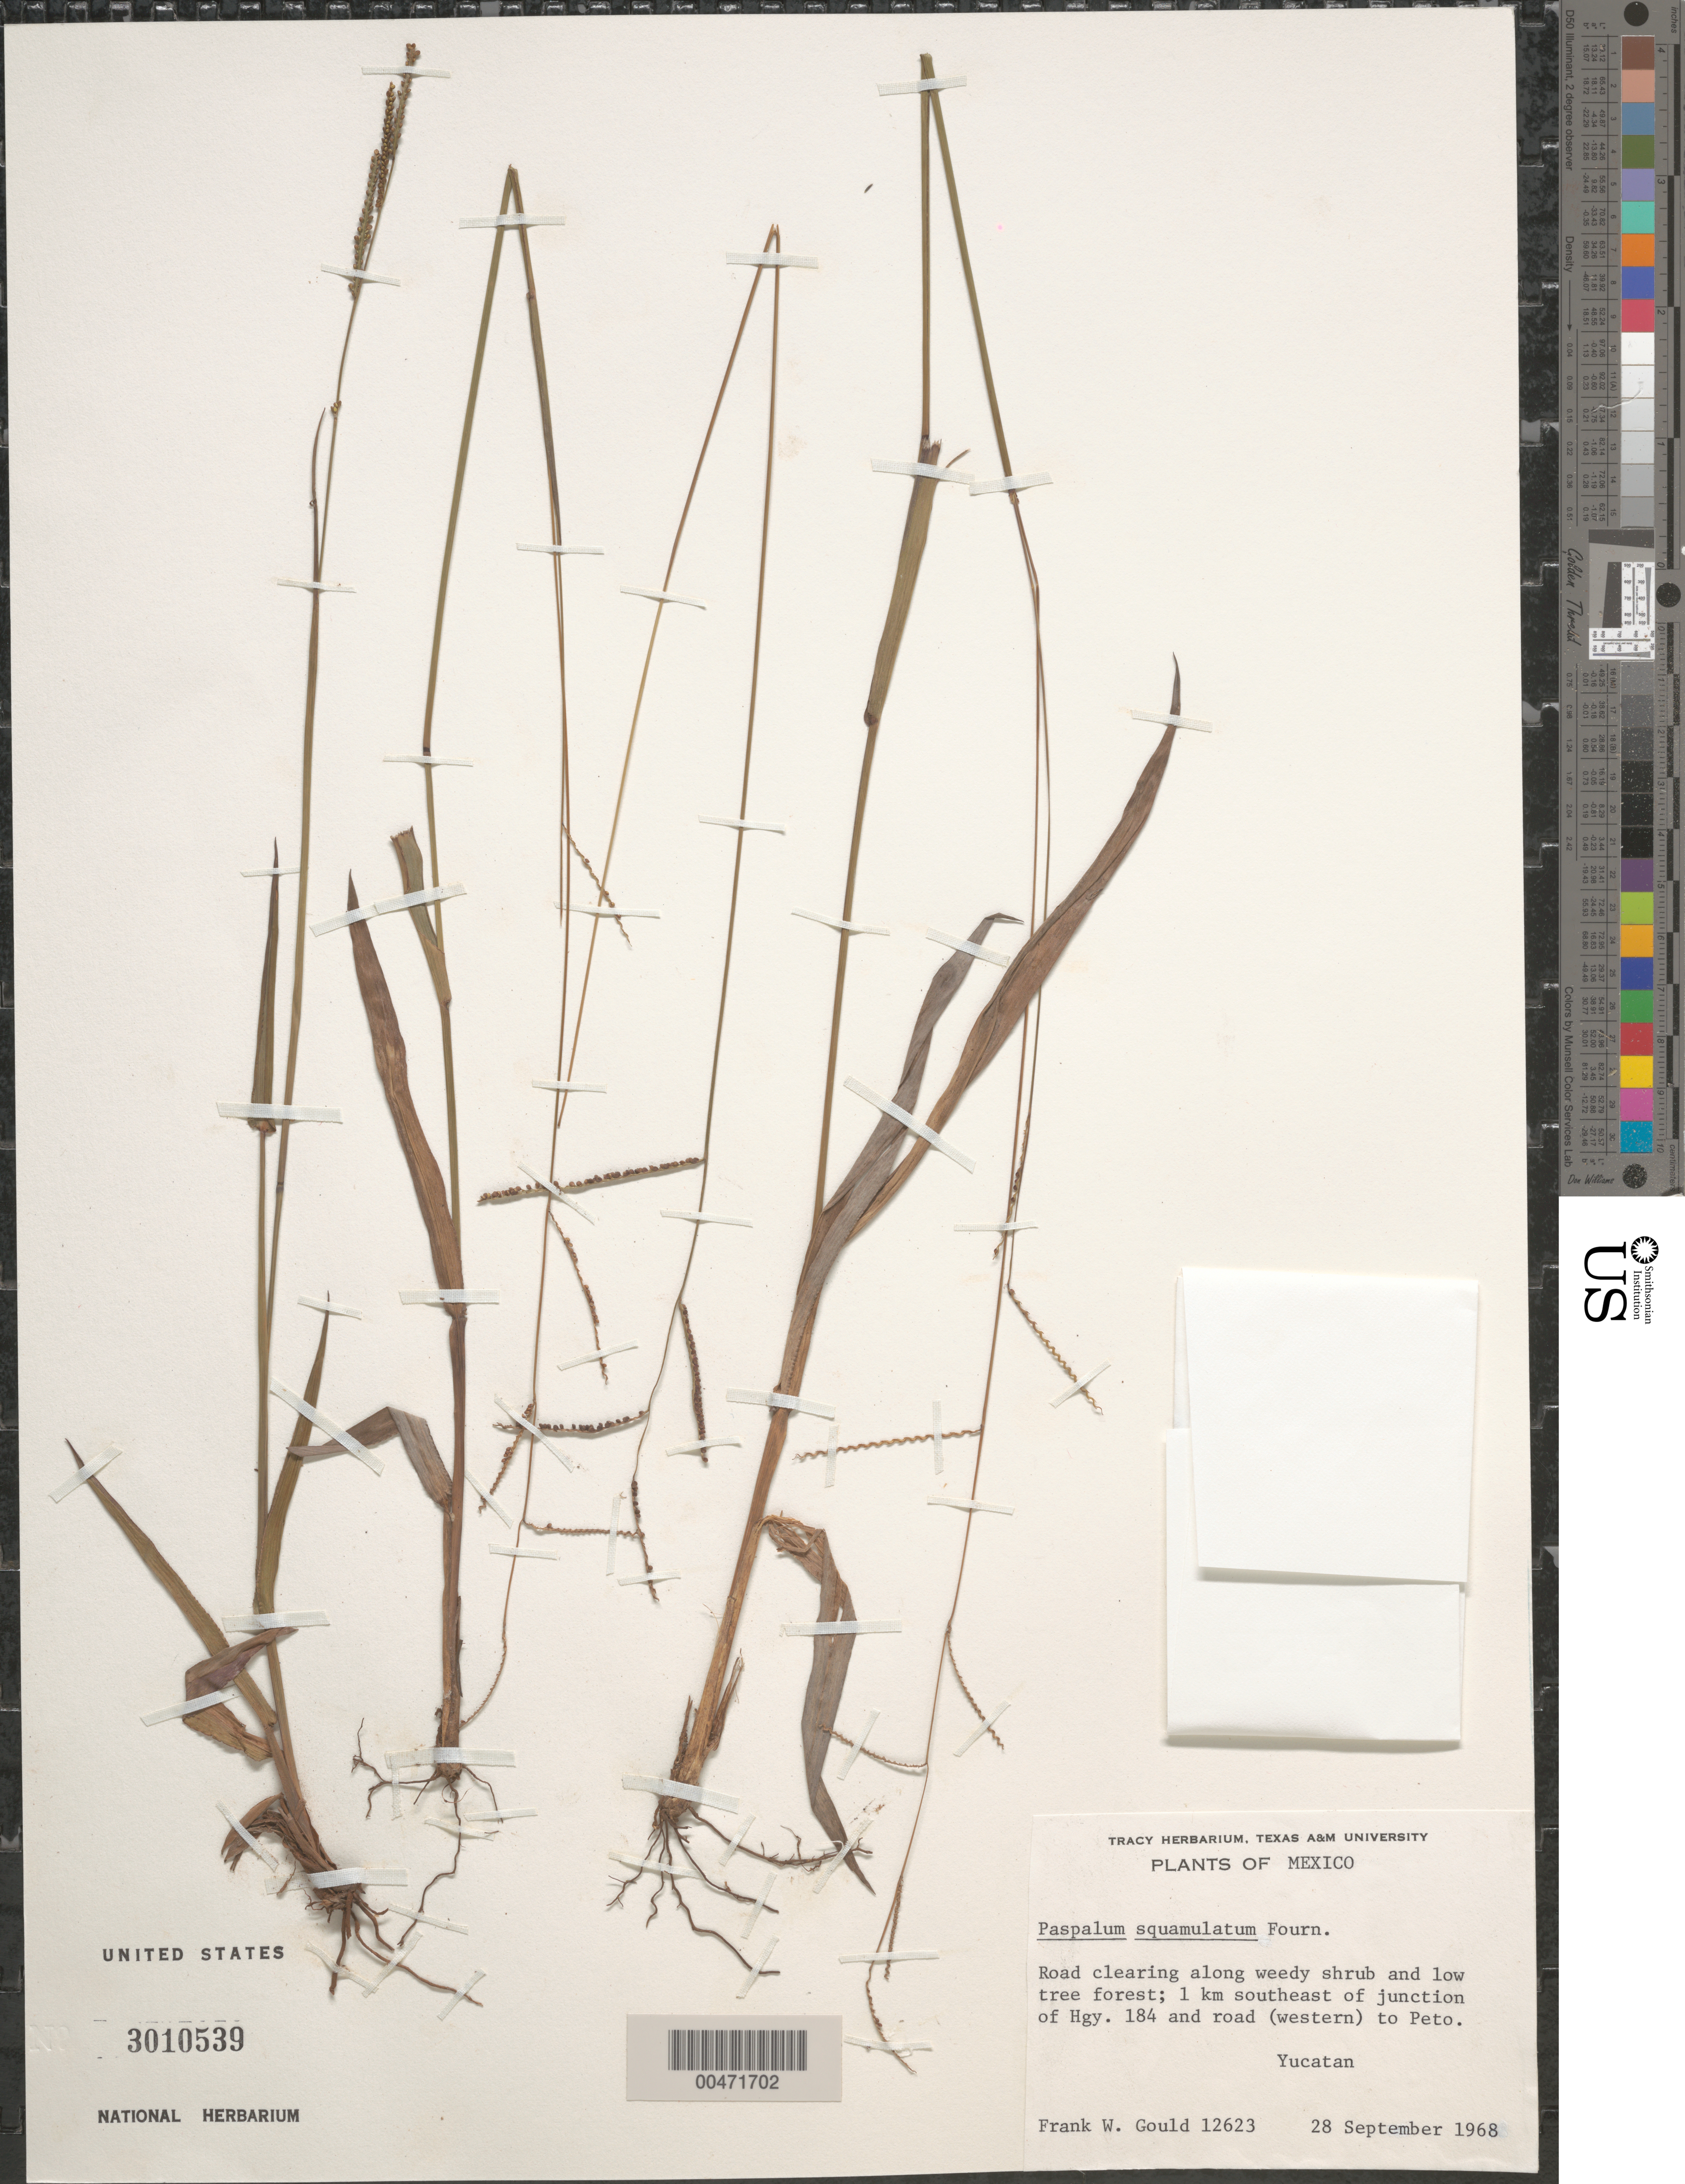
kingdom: Plantae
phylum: Tracheophyta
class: Liliopsida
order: Poales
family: Poaceae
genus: Paspalum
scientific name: Paspalum squamulatum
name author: E. Fourn.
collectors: F. W. Gould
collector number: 12623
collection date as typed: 28 Sep 1968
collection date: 1968-09-28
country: Mexico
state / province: Yucatan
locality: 1 km SE of jct of Hwy 184 & rd (W) to Peto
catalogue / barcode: US 3010539